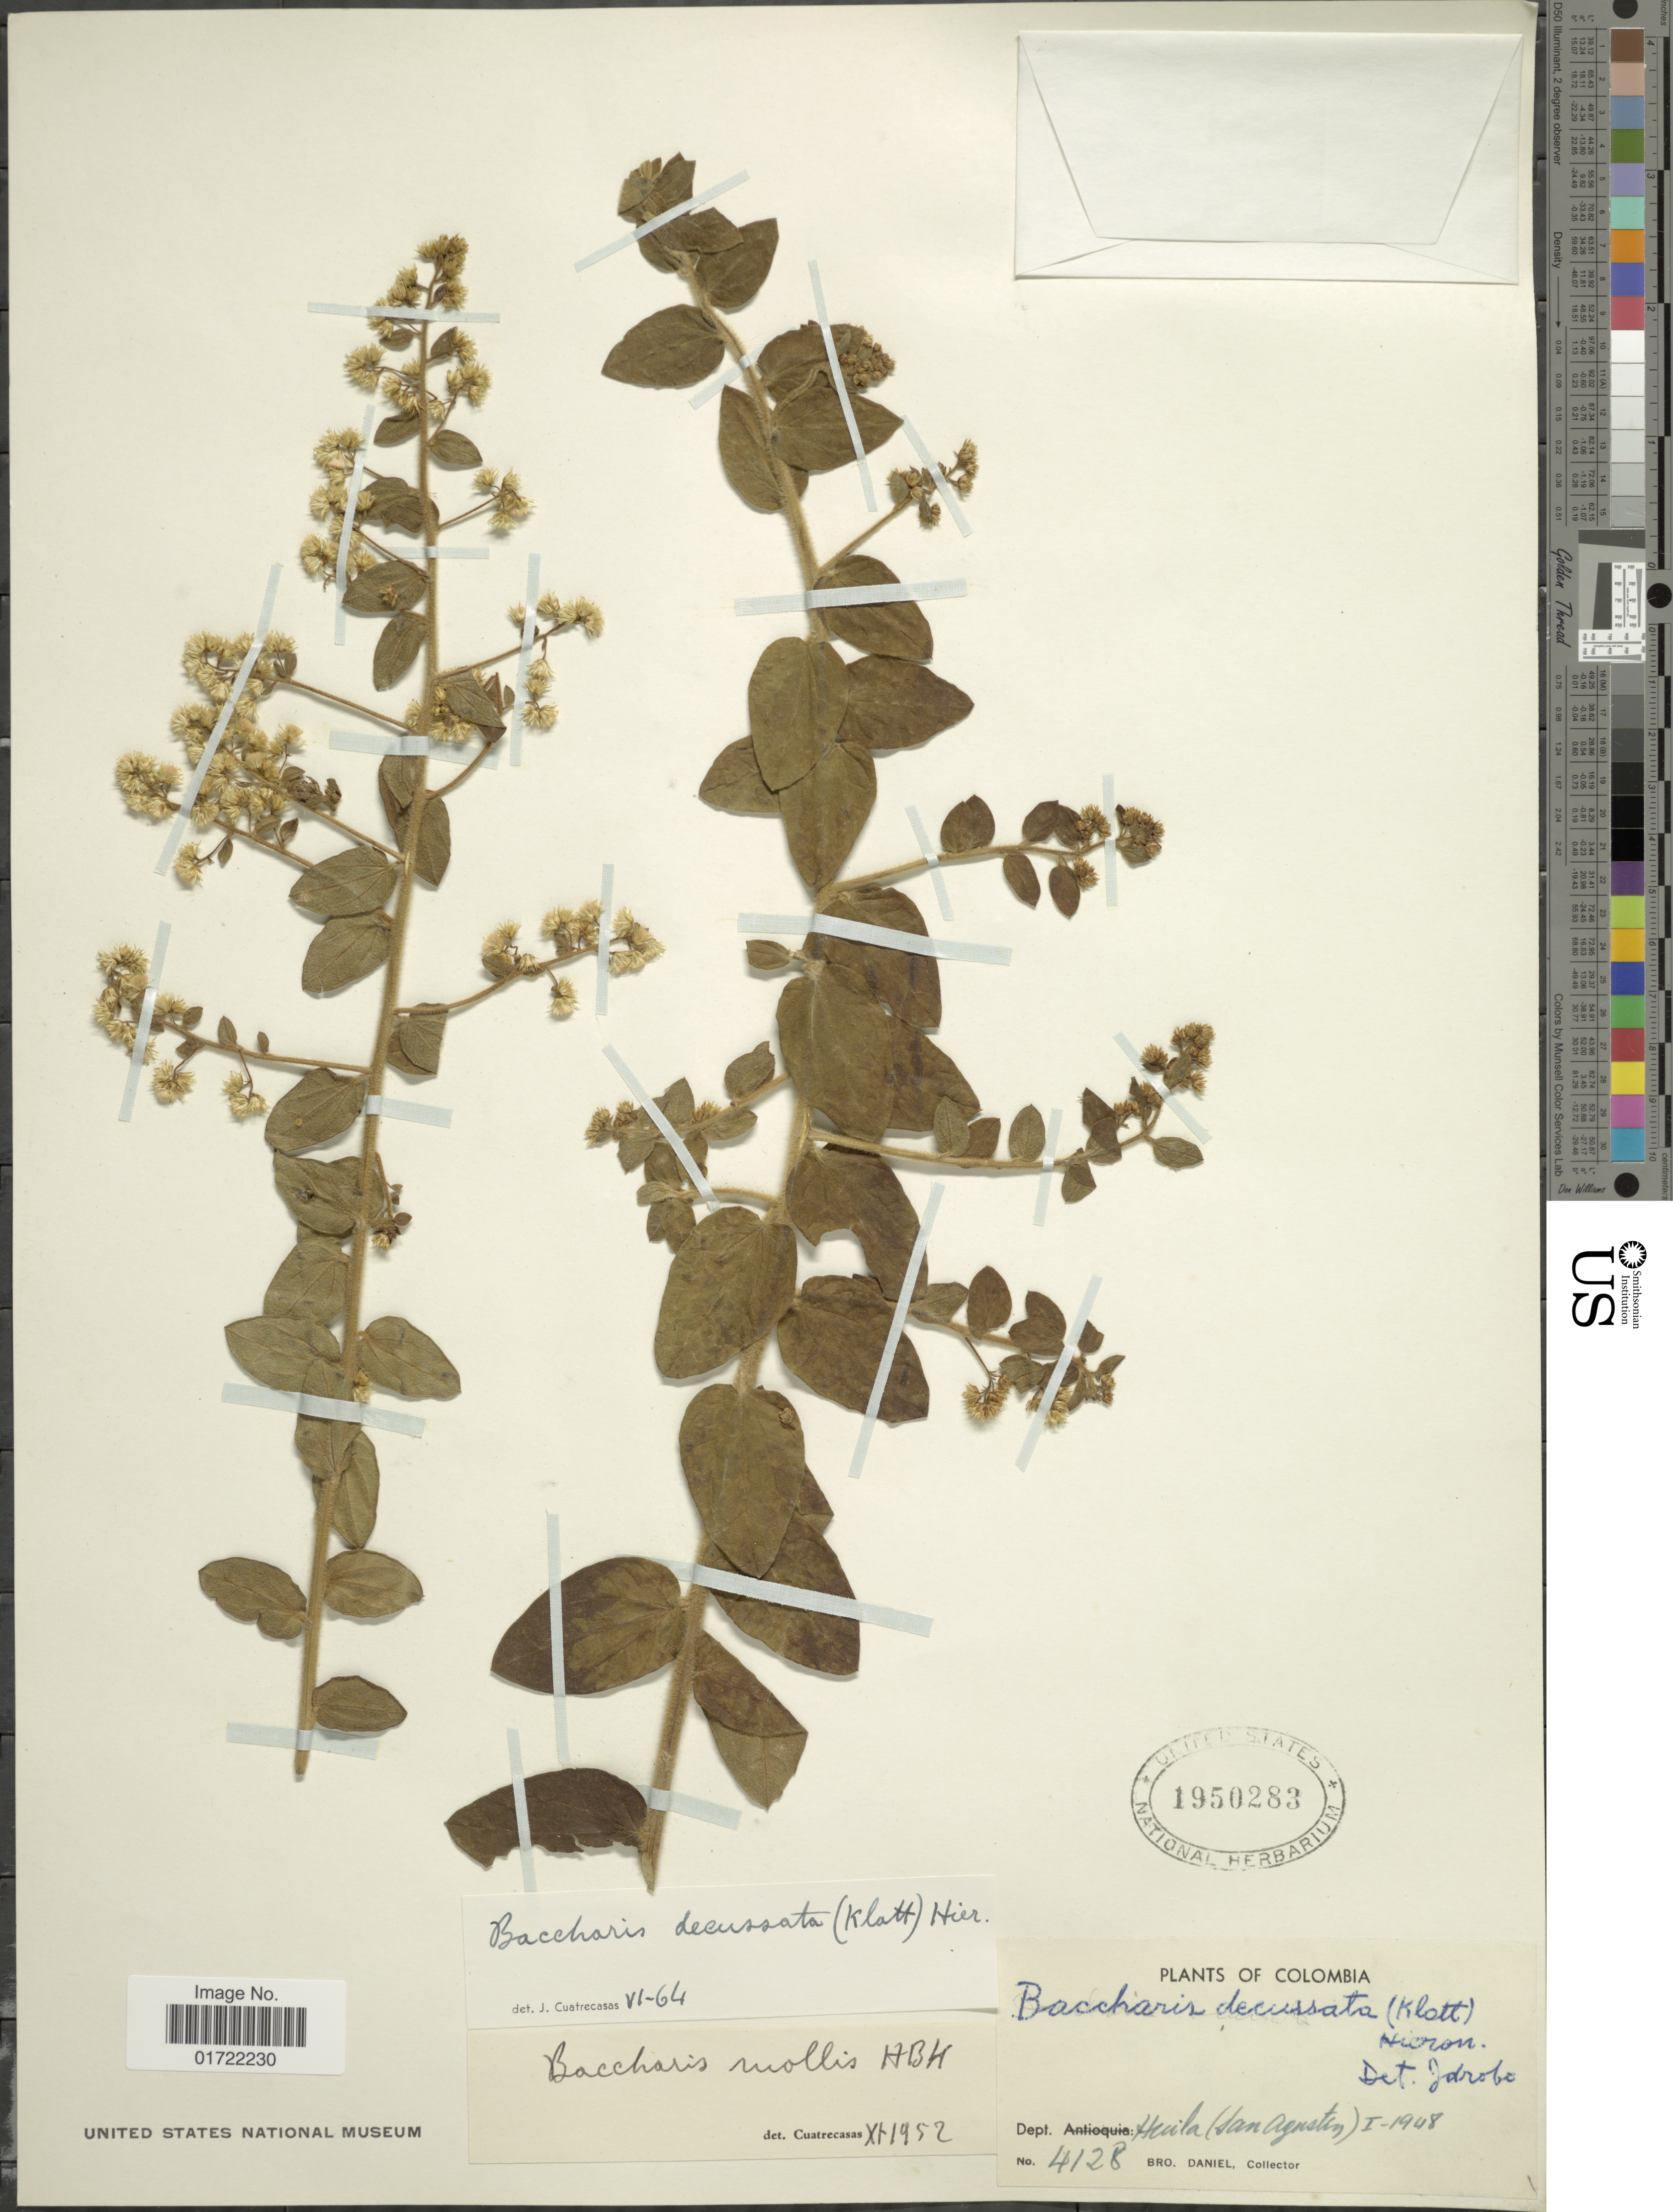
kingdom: Plantae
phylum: Tracheophyta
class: Magnoliopsida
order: Asterales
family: Asteraceae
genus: Baccharis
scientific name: Baccharis decussata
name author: (Klatt) Hieron.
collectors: Bro. Daniel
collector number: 4128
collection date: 1948-01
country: Colombia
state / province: Huila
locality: San Agustin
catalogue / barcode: US 1950283